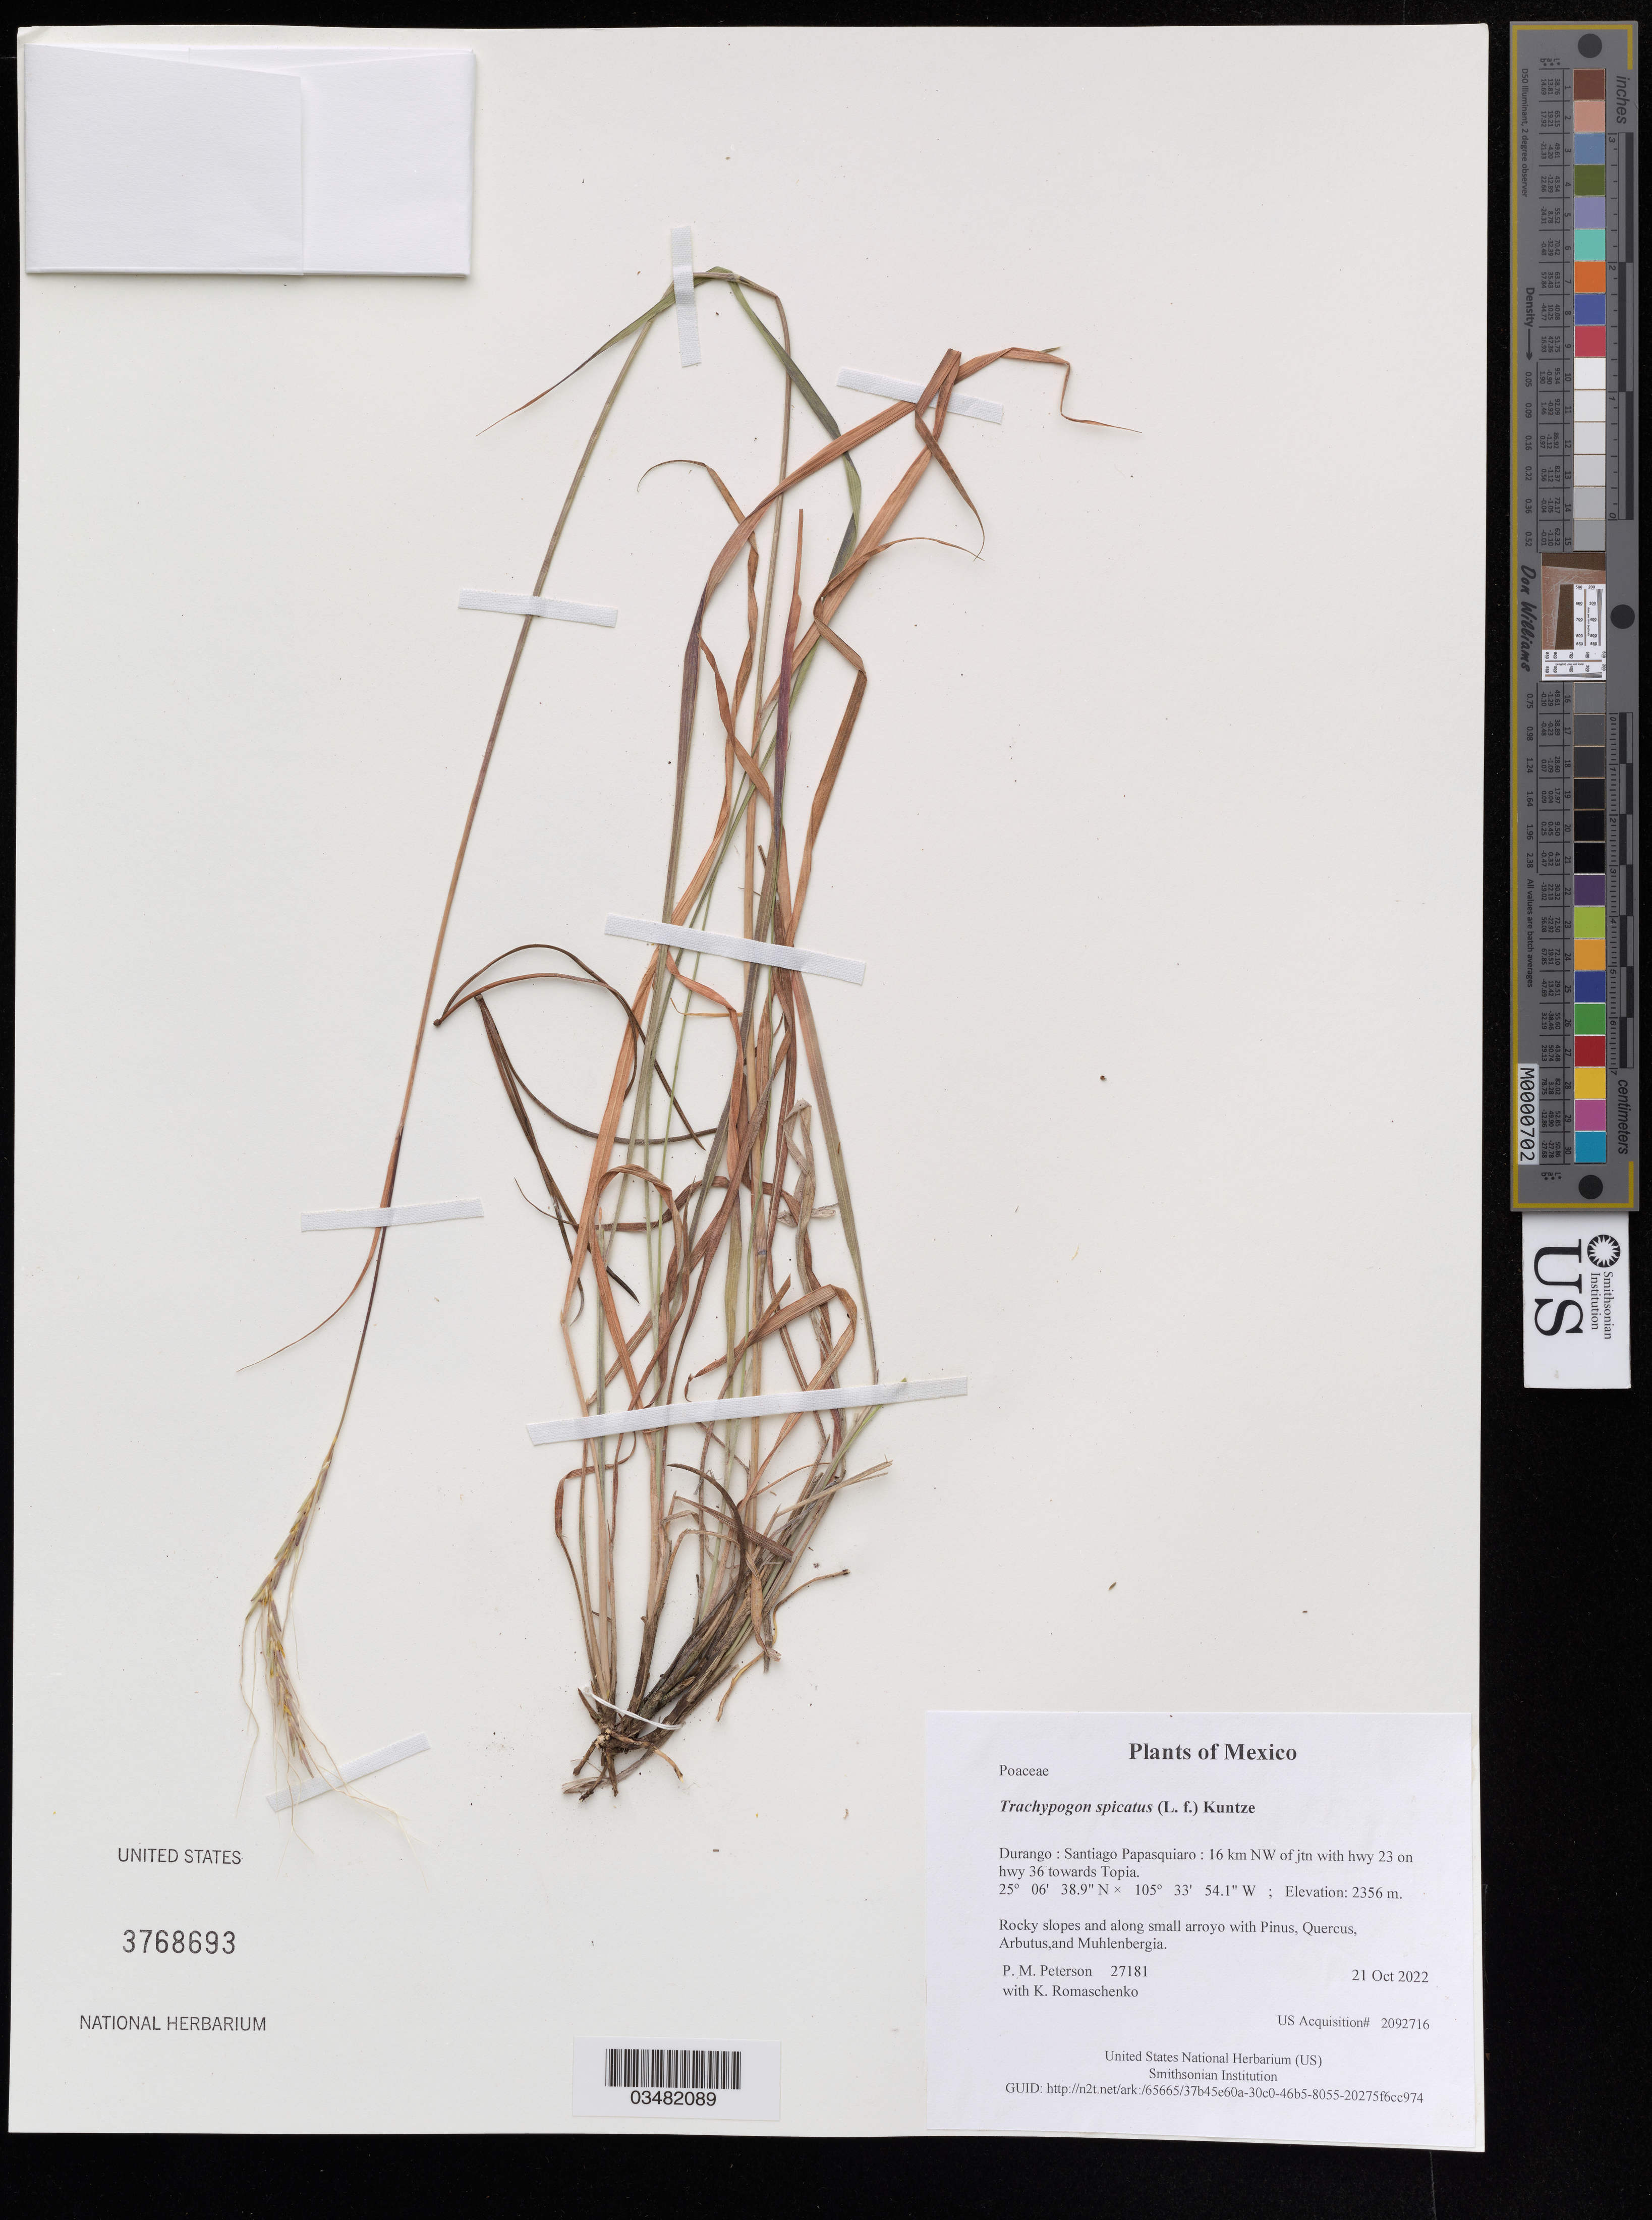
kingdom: Plantae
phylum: Tracheophyta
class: Liliopsida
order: Poales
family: Poaceae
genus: Trachypogon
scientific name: Trachypogon spicatus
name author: (L. f.) Kuntze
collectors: P. M. Peterson & K. Romaschenko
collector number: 27181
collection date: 2022-10-21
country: México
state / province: Durango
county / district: Santiago Papasquiaro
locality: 16 km NW of jtn with hwy 23 on hwy 36 towards Topia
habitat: Rocky slopes and along small arroyo with Pinus, Quercus, Arbutus,and Muhlenbergia.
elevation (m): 2356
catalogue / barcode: US 3768693